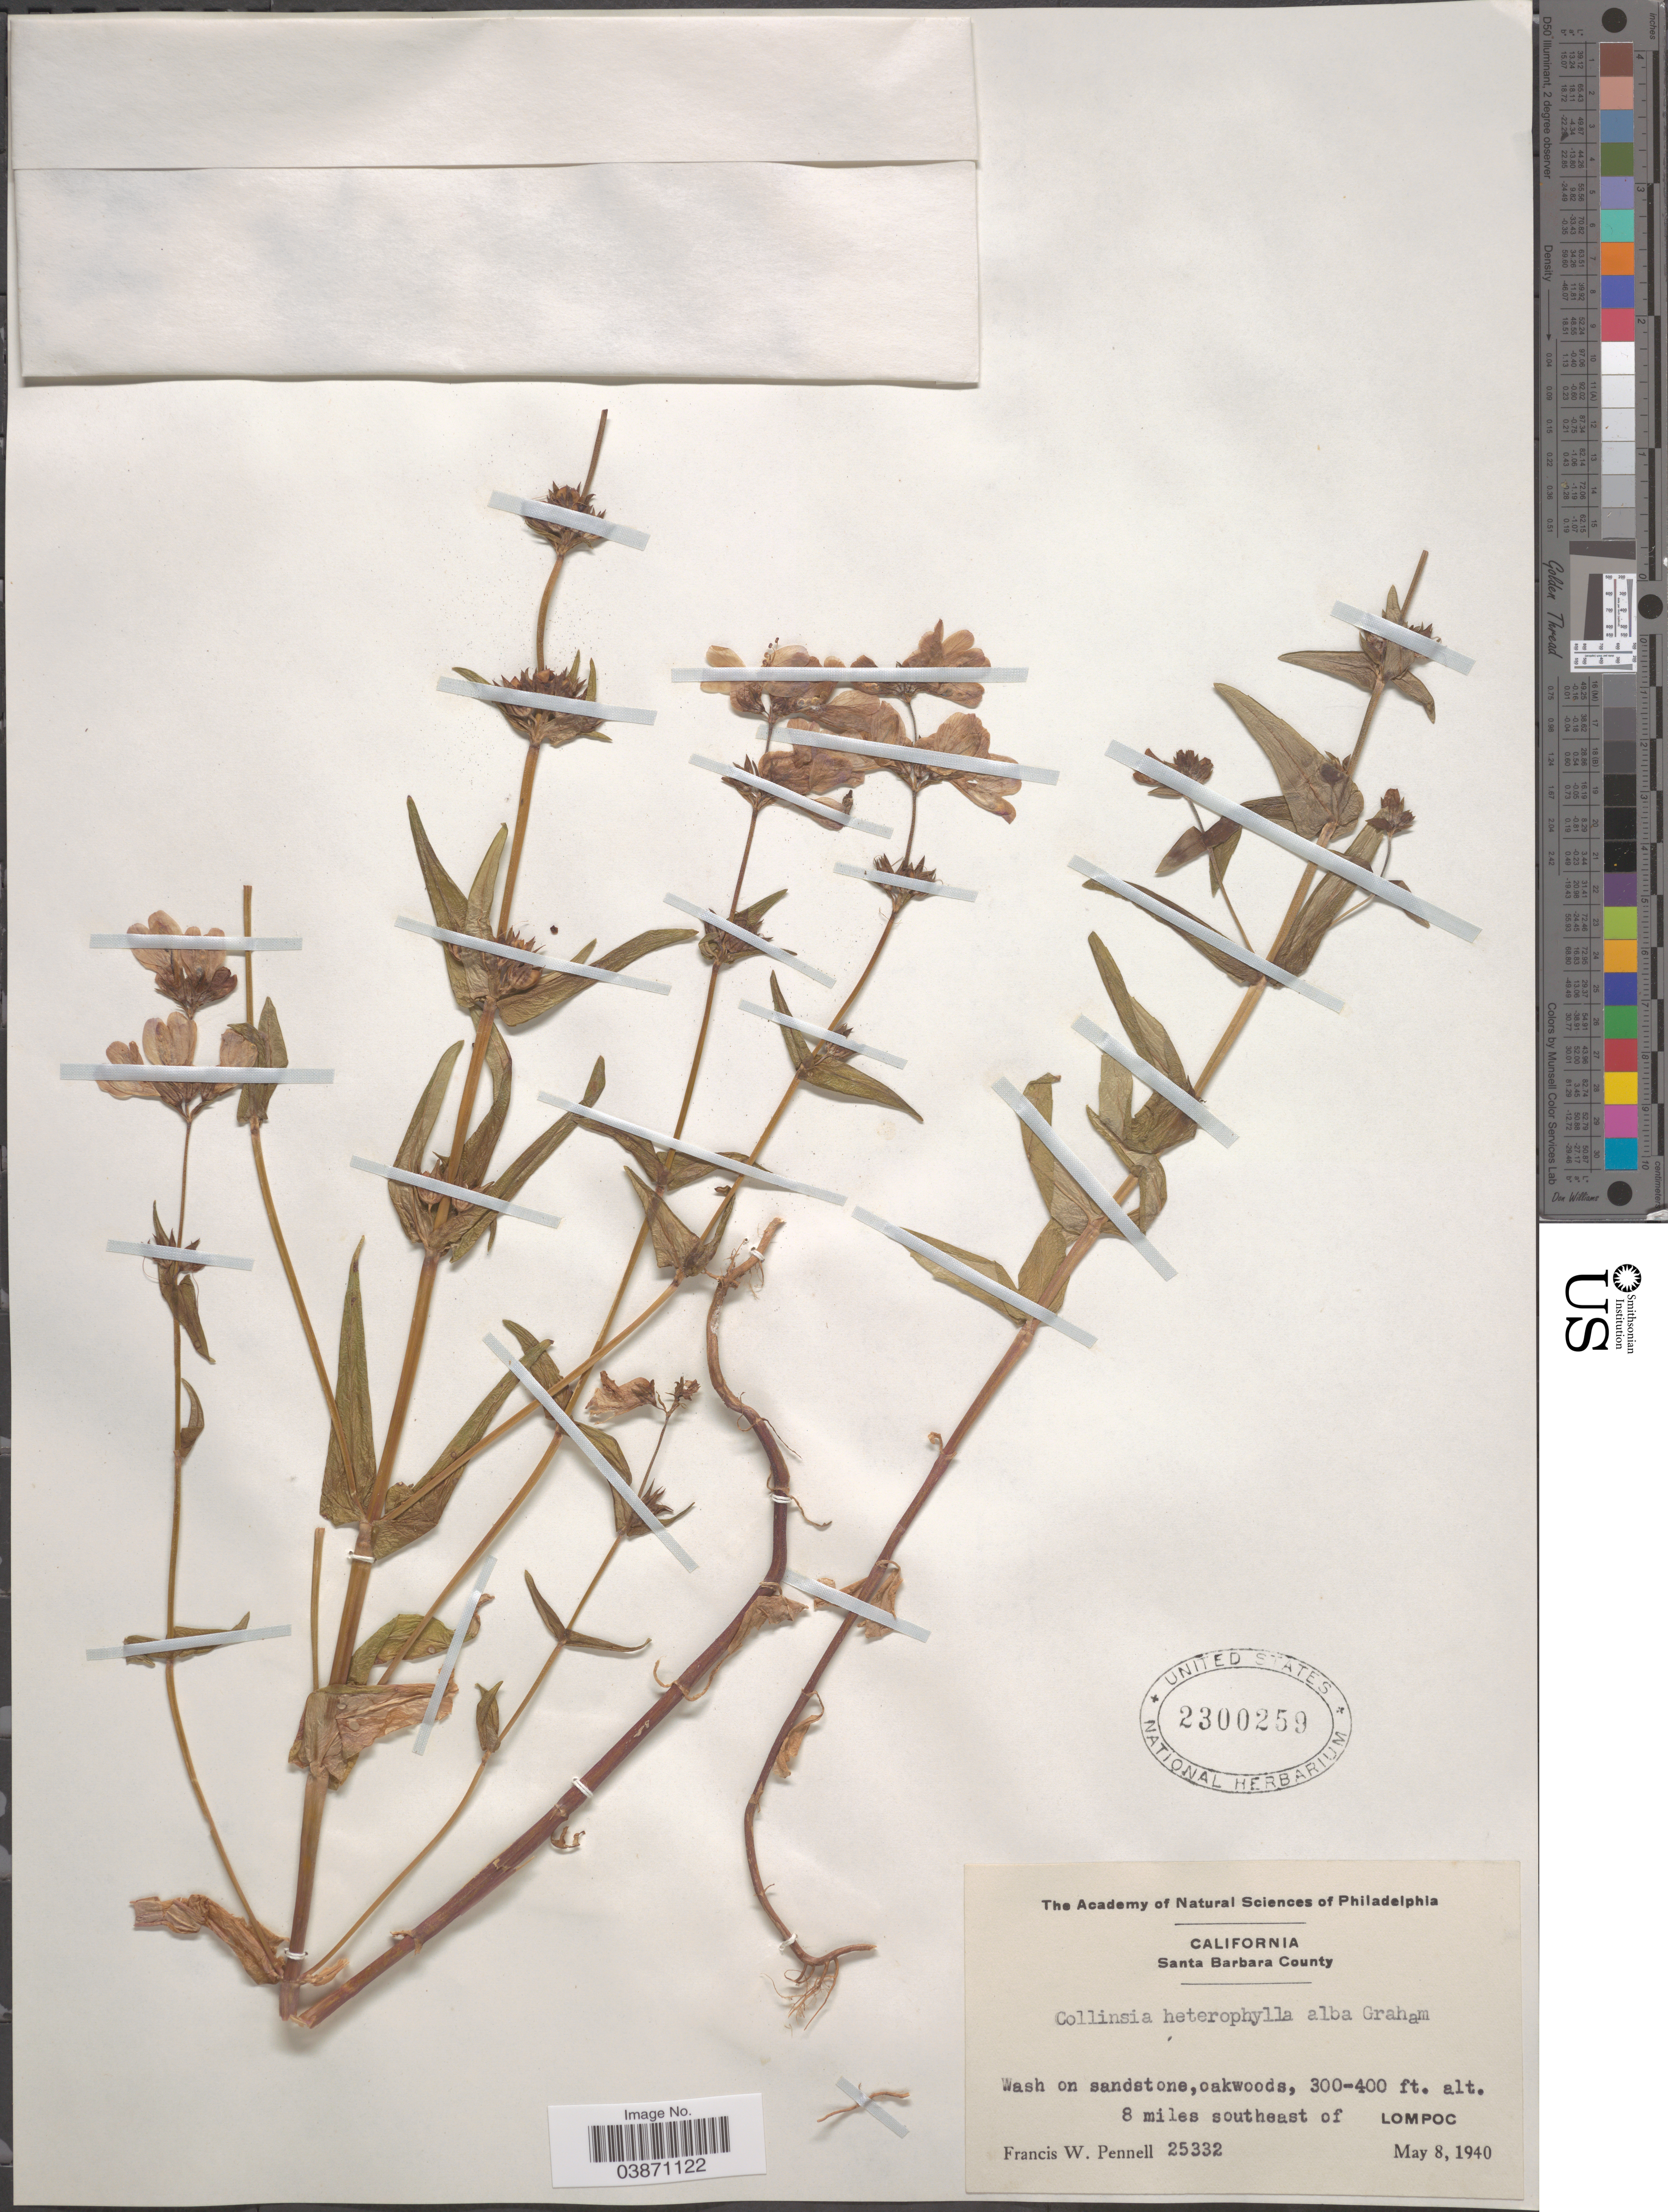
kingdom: Plantae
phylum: Tracheophyta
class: Magnoliopsida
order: Lamiales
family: Plantaginaceae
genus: Collinsia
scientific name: Collinsia heterophylla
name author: Buist ex Graham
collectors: F. W. Pennell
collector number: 25332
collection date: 1940-05-08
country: United States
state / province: California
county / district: Santa Barbara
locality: Santa Barbara County. 8 miles southeast of Lompoc.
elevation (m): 91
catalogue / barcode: US 2300259